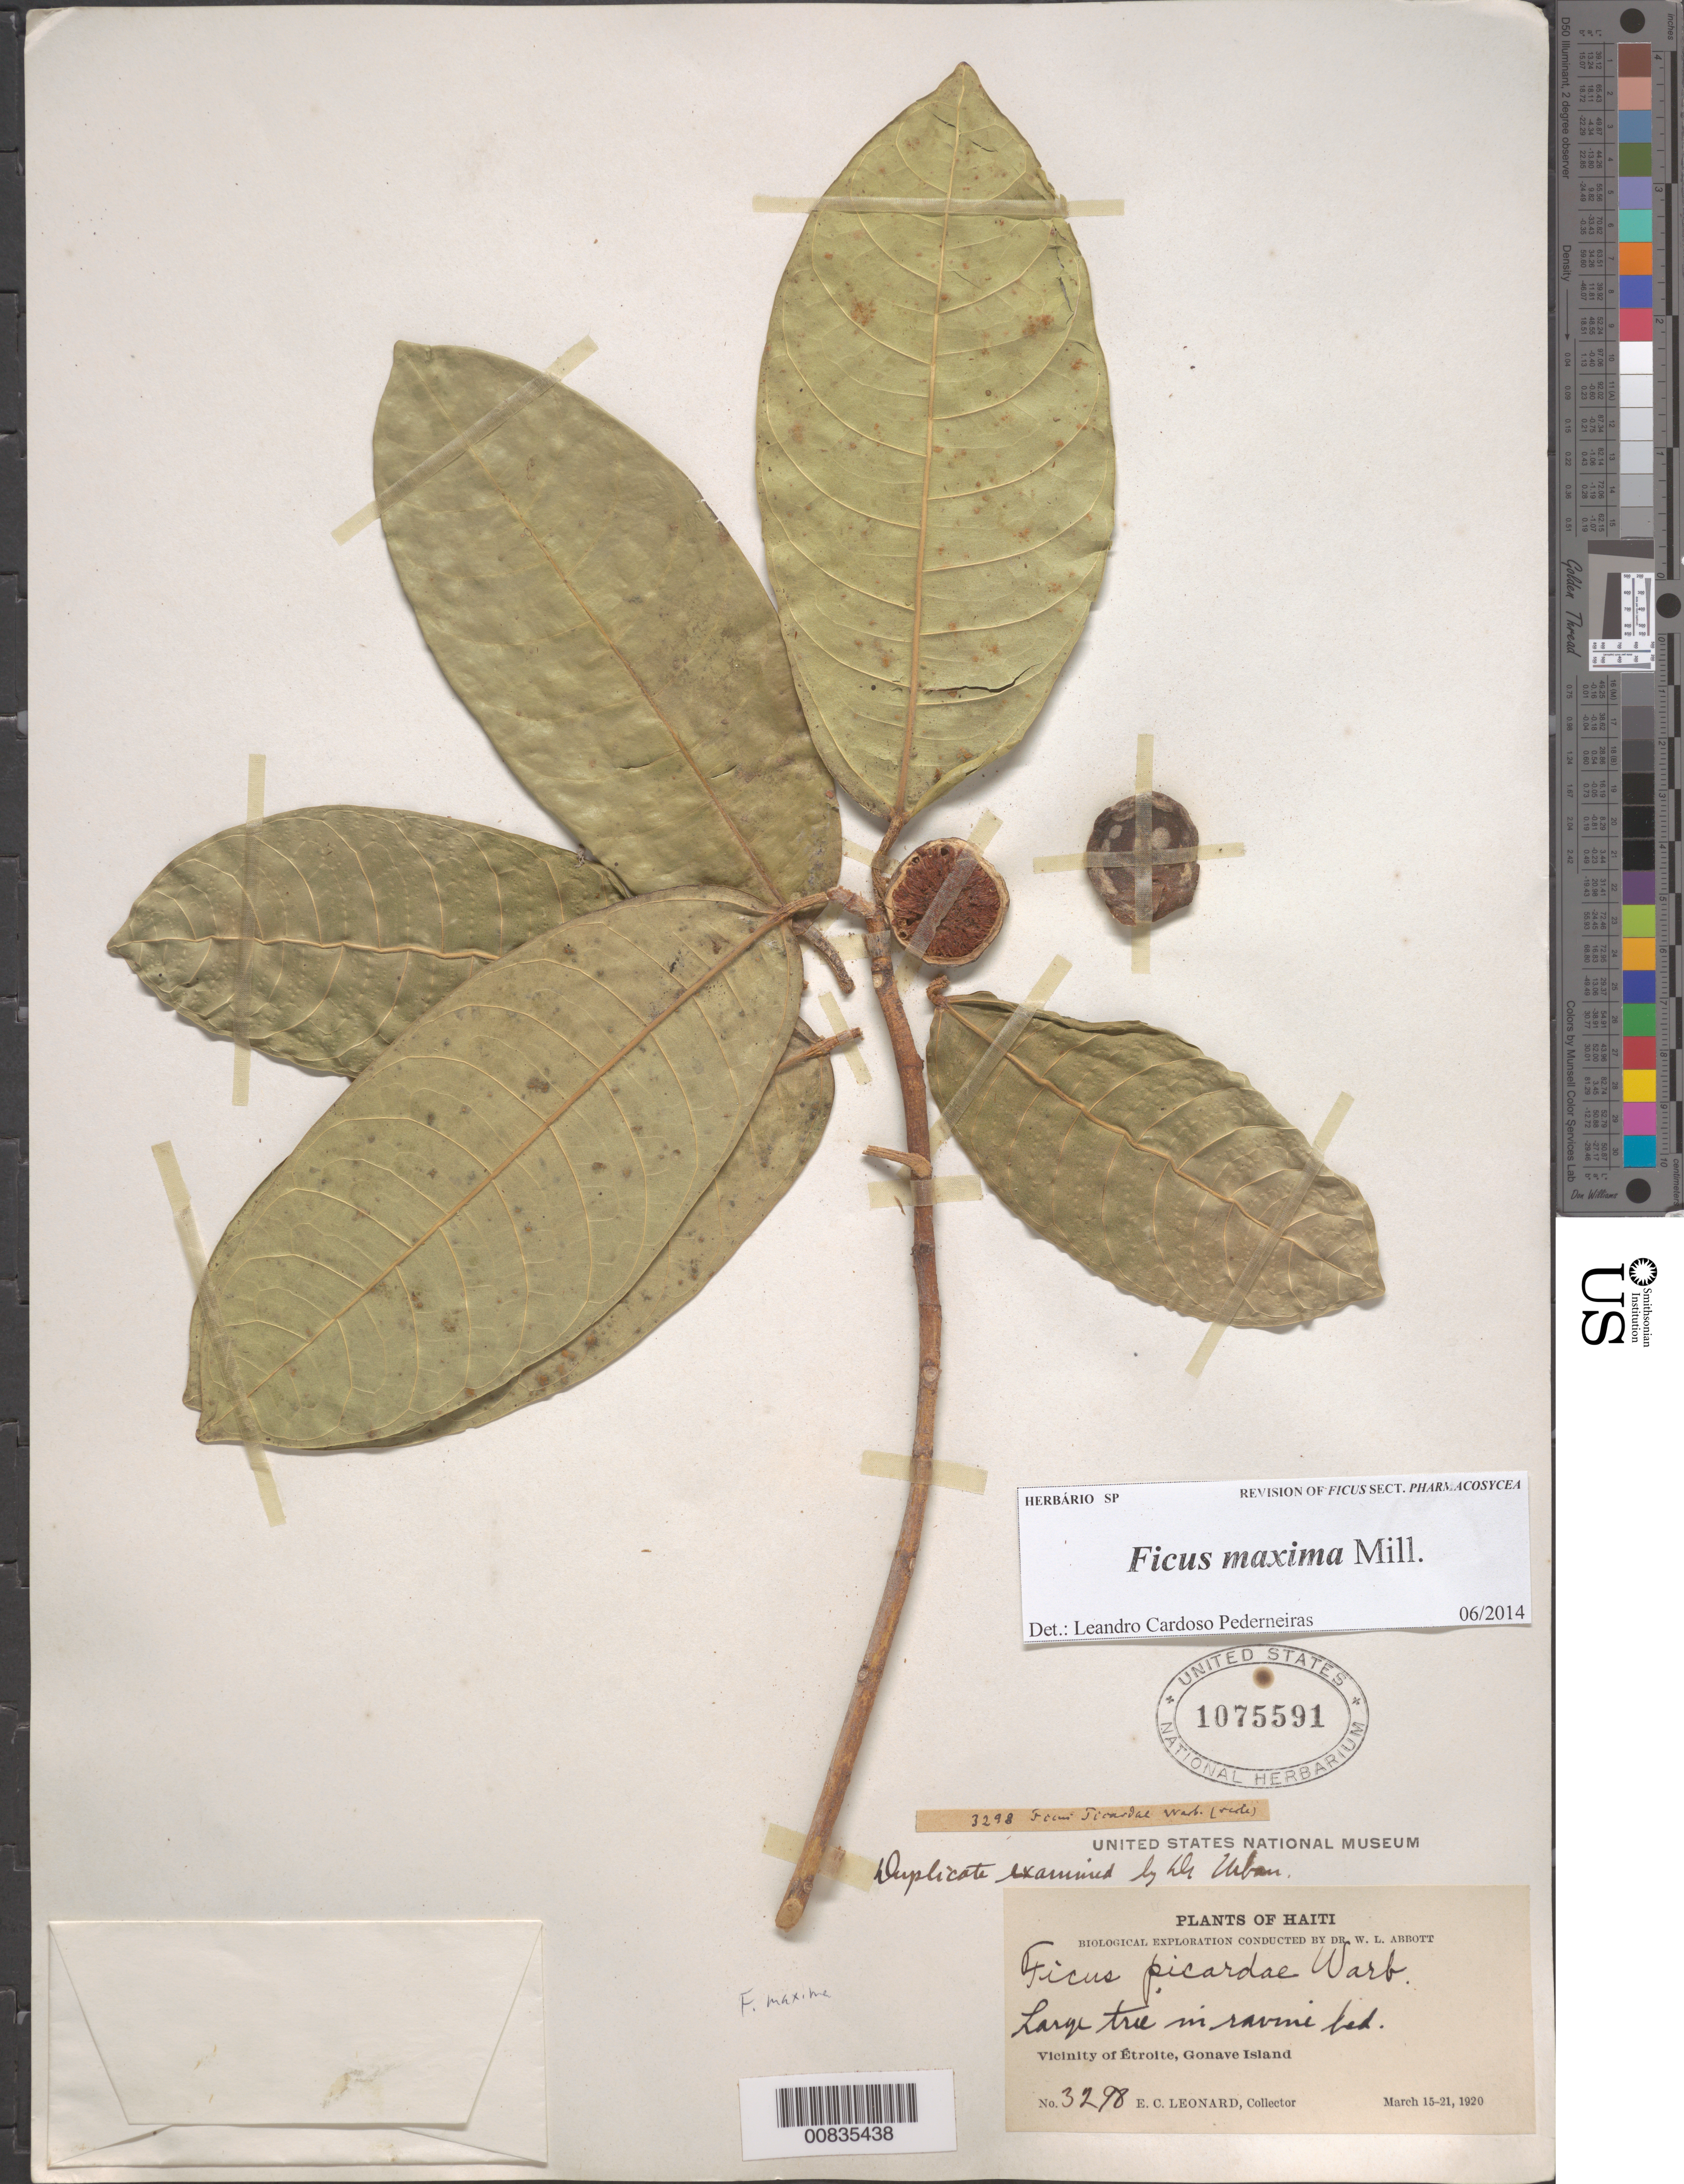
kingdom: Plantae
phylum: Tracheophyta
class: Magnoliopsida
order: Rosales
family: Moraceae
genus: Ficus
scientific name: Ficus maxima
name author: Mill.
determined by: Cardoso Pederneiras, L.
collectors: E. C. Leonard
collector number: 3298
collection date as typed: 15 Mar 1920 to 21 Mar 1920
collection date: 1920-03-15/1920-03-21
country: Haiti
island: Gonave I.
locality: Vicinity of Étroite.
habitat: Ravine bed.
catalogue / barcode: US 1075591